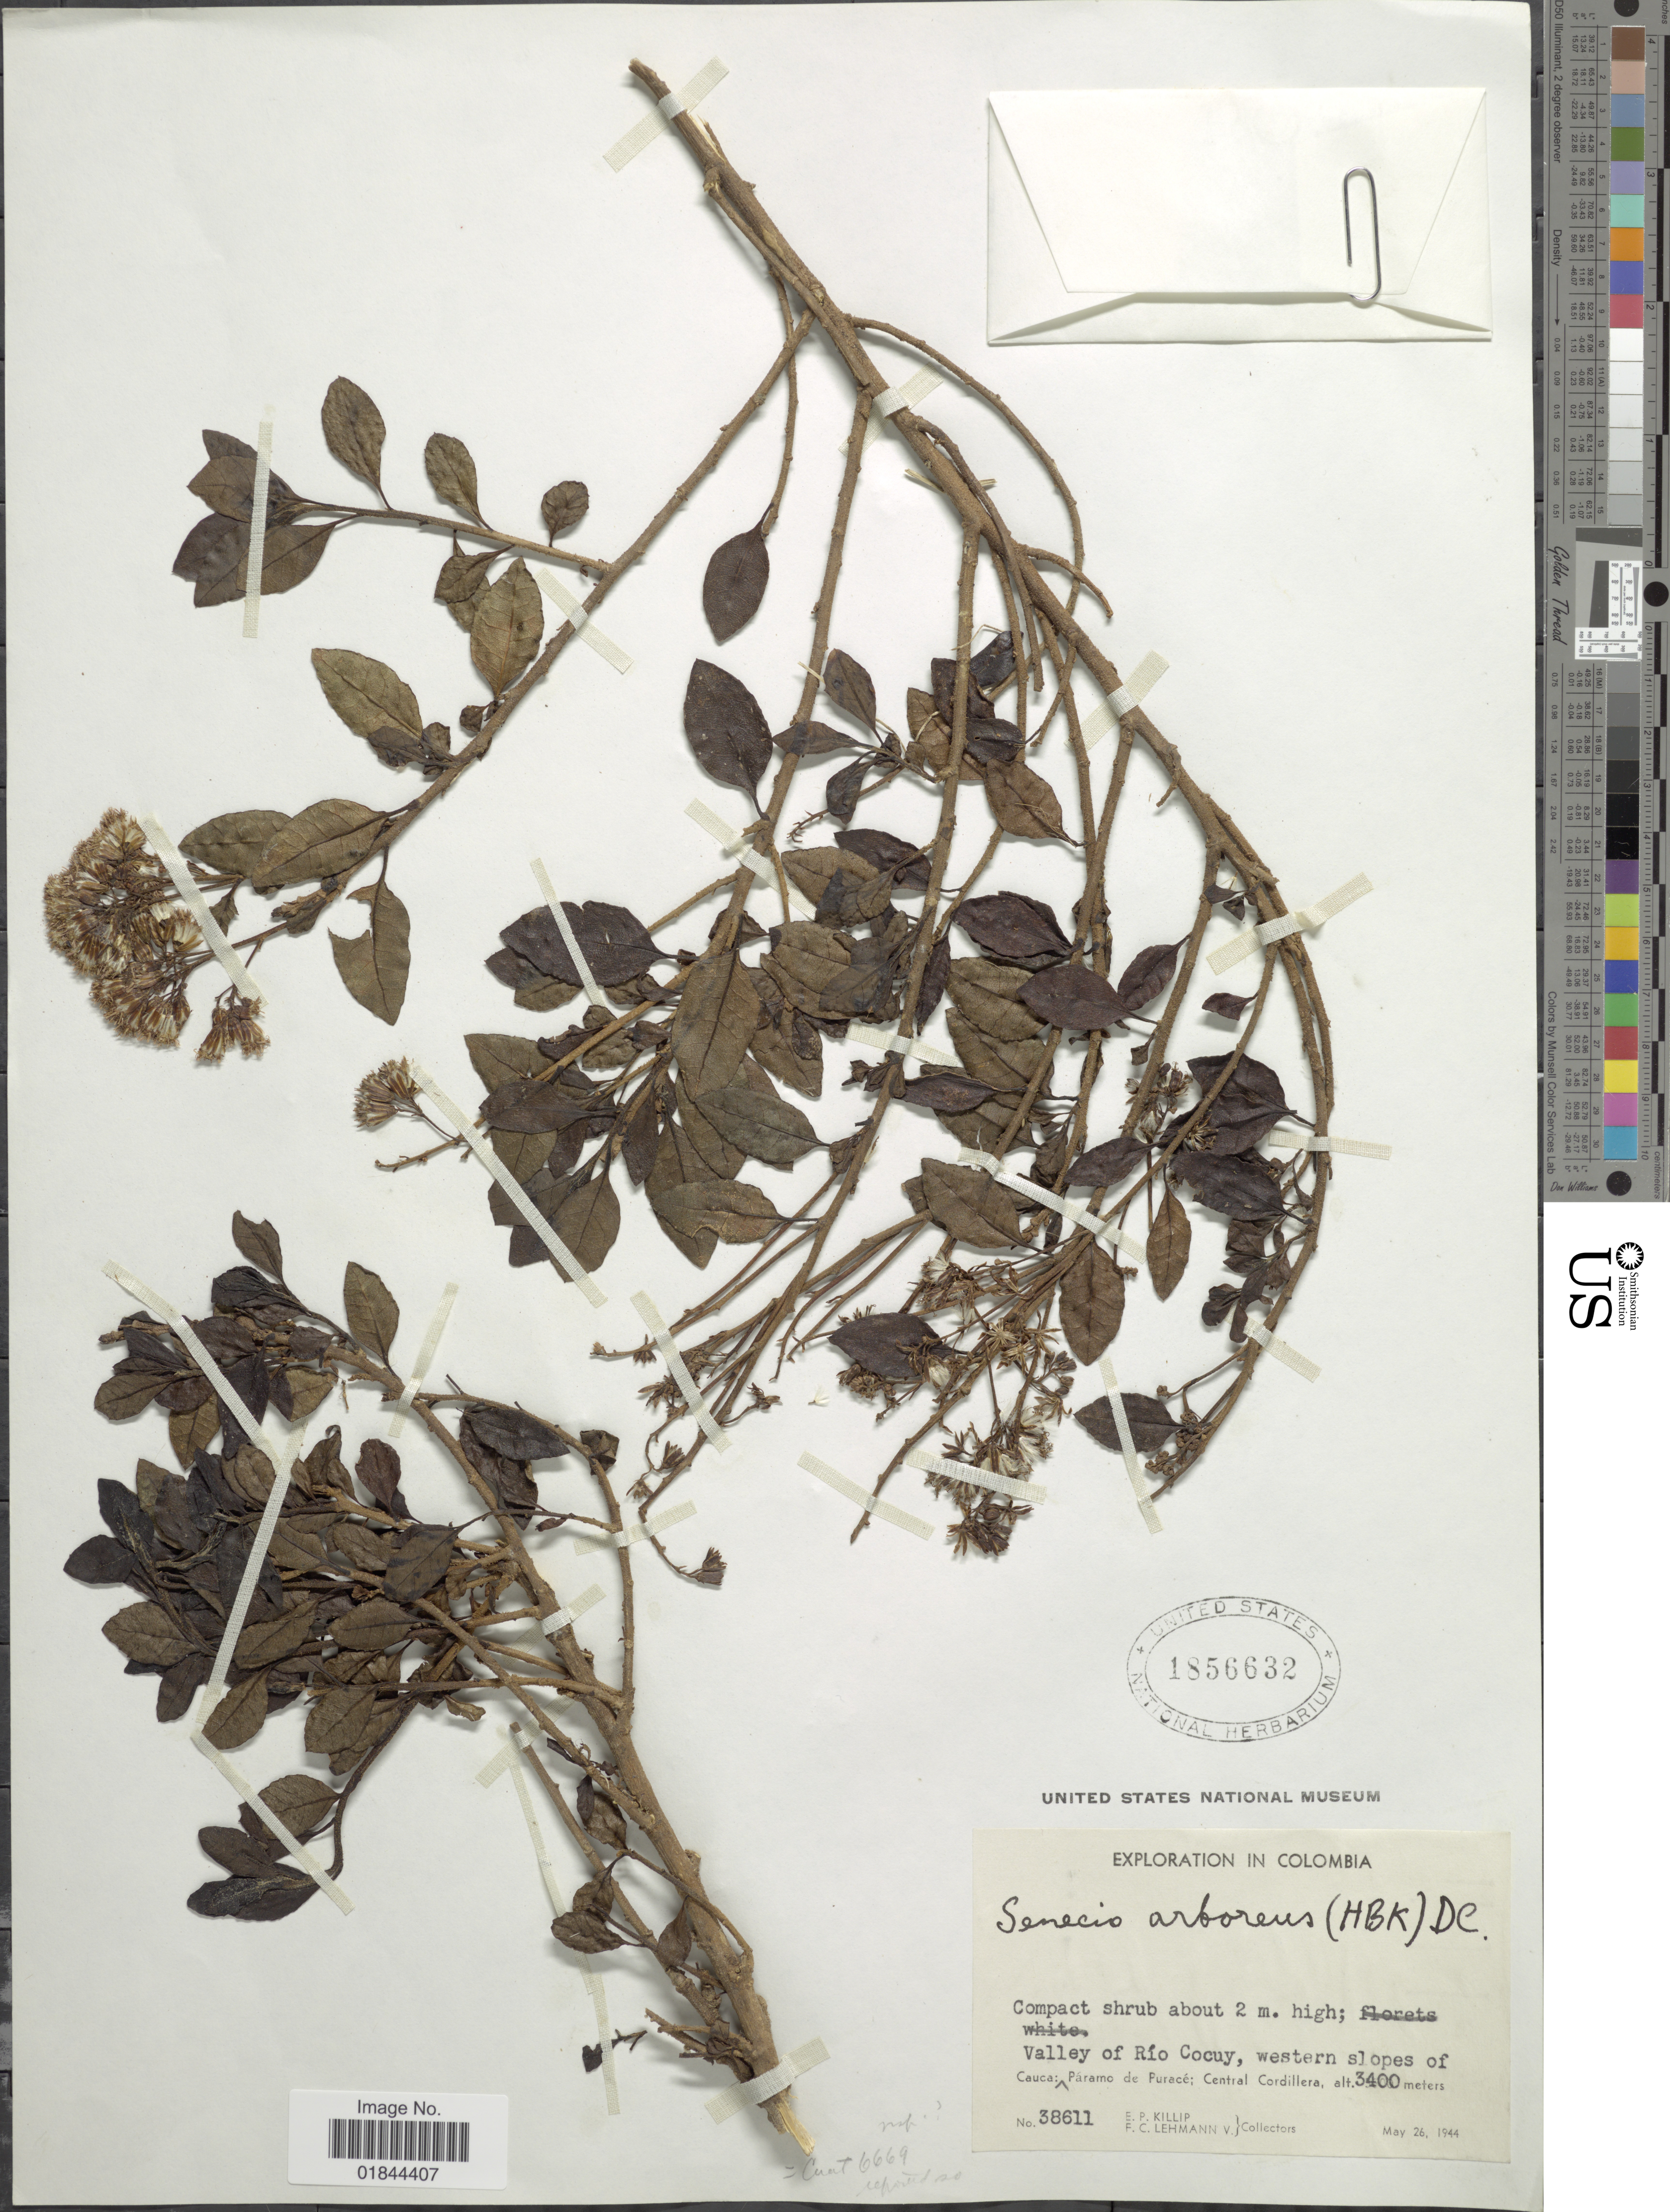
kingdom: Plantae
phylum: Tracheophyta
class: Magnoliopsida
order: Asterales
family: Asteraceae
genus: Pentacalia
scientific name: Pentacalia arborea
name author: (Kunth) H. Rob. & Cuatrec.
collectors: E. P. Killip & F. C. Lehmann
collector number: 38611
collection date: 1944-05-26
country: Colombia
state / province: Cauca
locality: Cauca: Valley of Río Cocuy, western slopes of Páramo de Puracé; Central Cordillera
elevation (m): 3400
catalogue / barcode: US 1856632